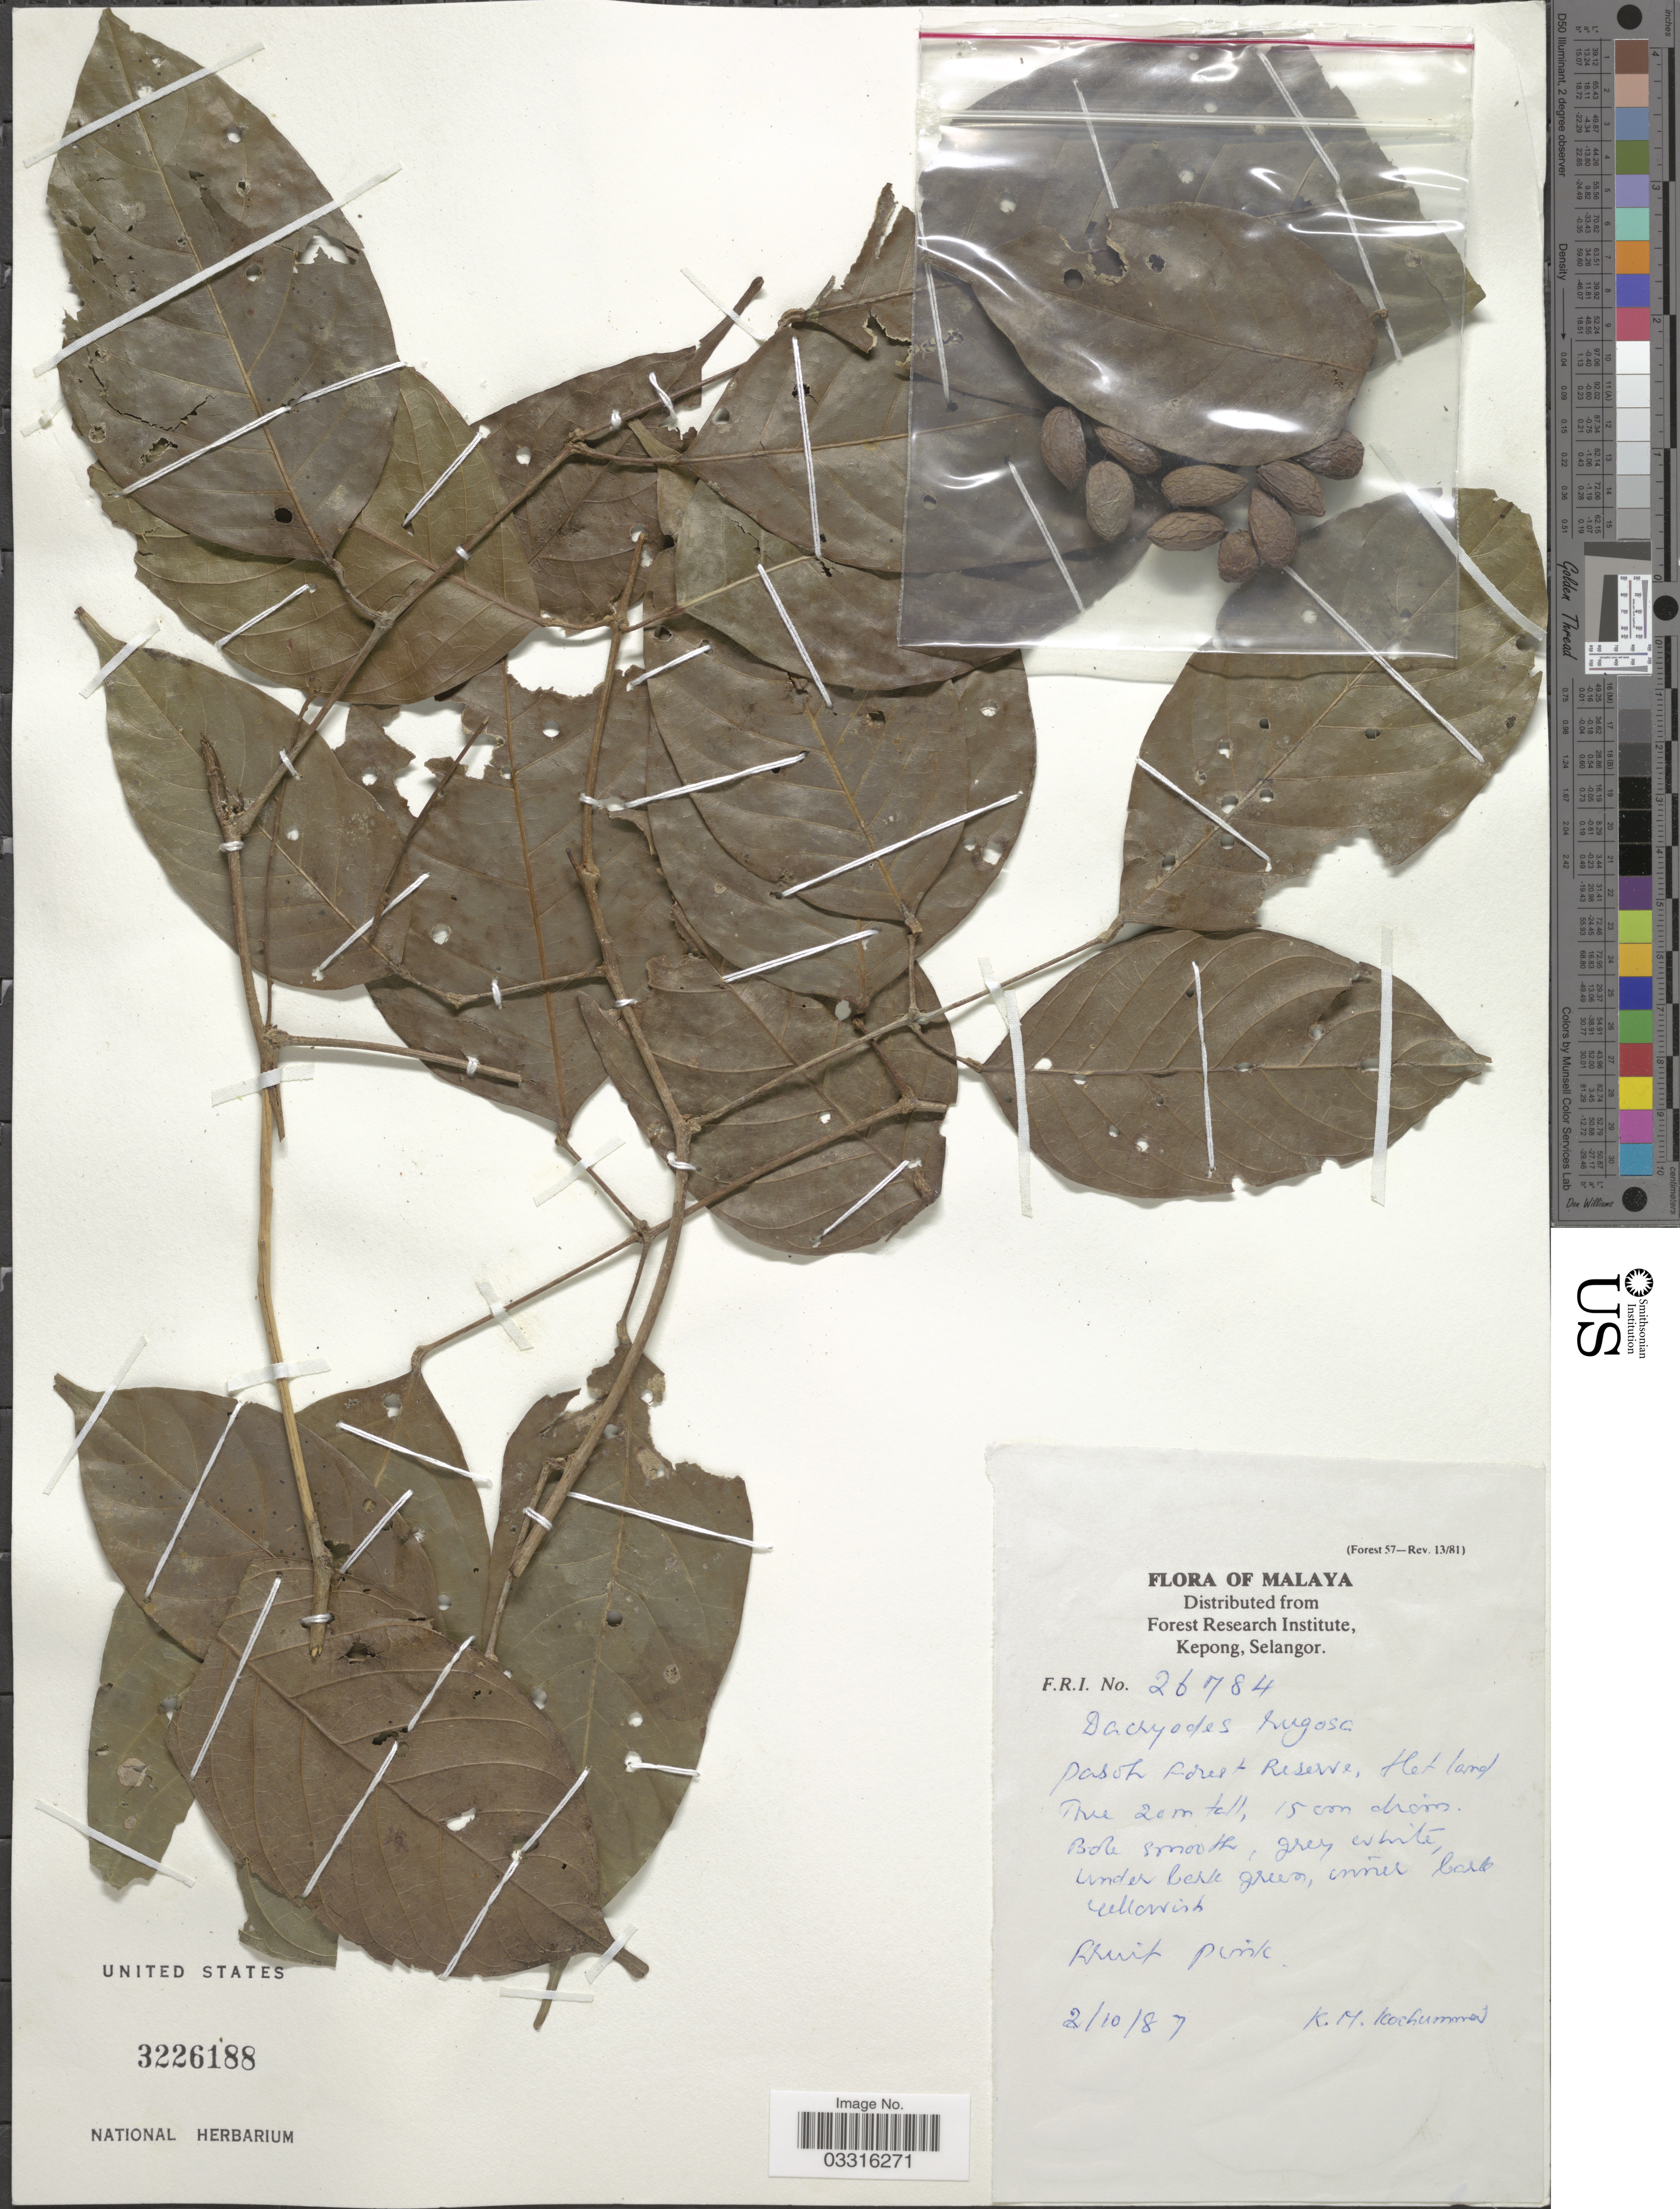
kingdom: Plantae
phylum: Tracheophyta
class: Magnoliopsida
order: Sapindales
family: Burseraceae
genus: Dacryodes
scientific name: Dacryodes rugosa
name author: (Blume) H.J. Lam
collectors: K. Kochummen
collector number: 26784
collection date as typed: Transcribed d/m/y: 2/10/87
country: Malaysia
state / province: Selangor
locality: Malaya, Pasor Forest Reserve.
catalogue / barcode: US 3226188